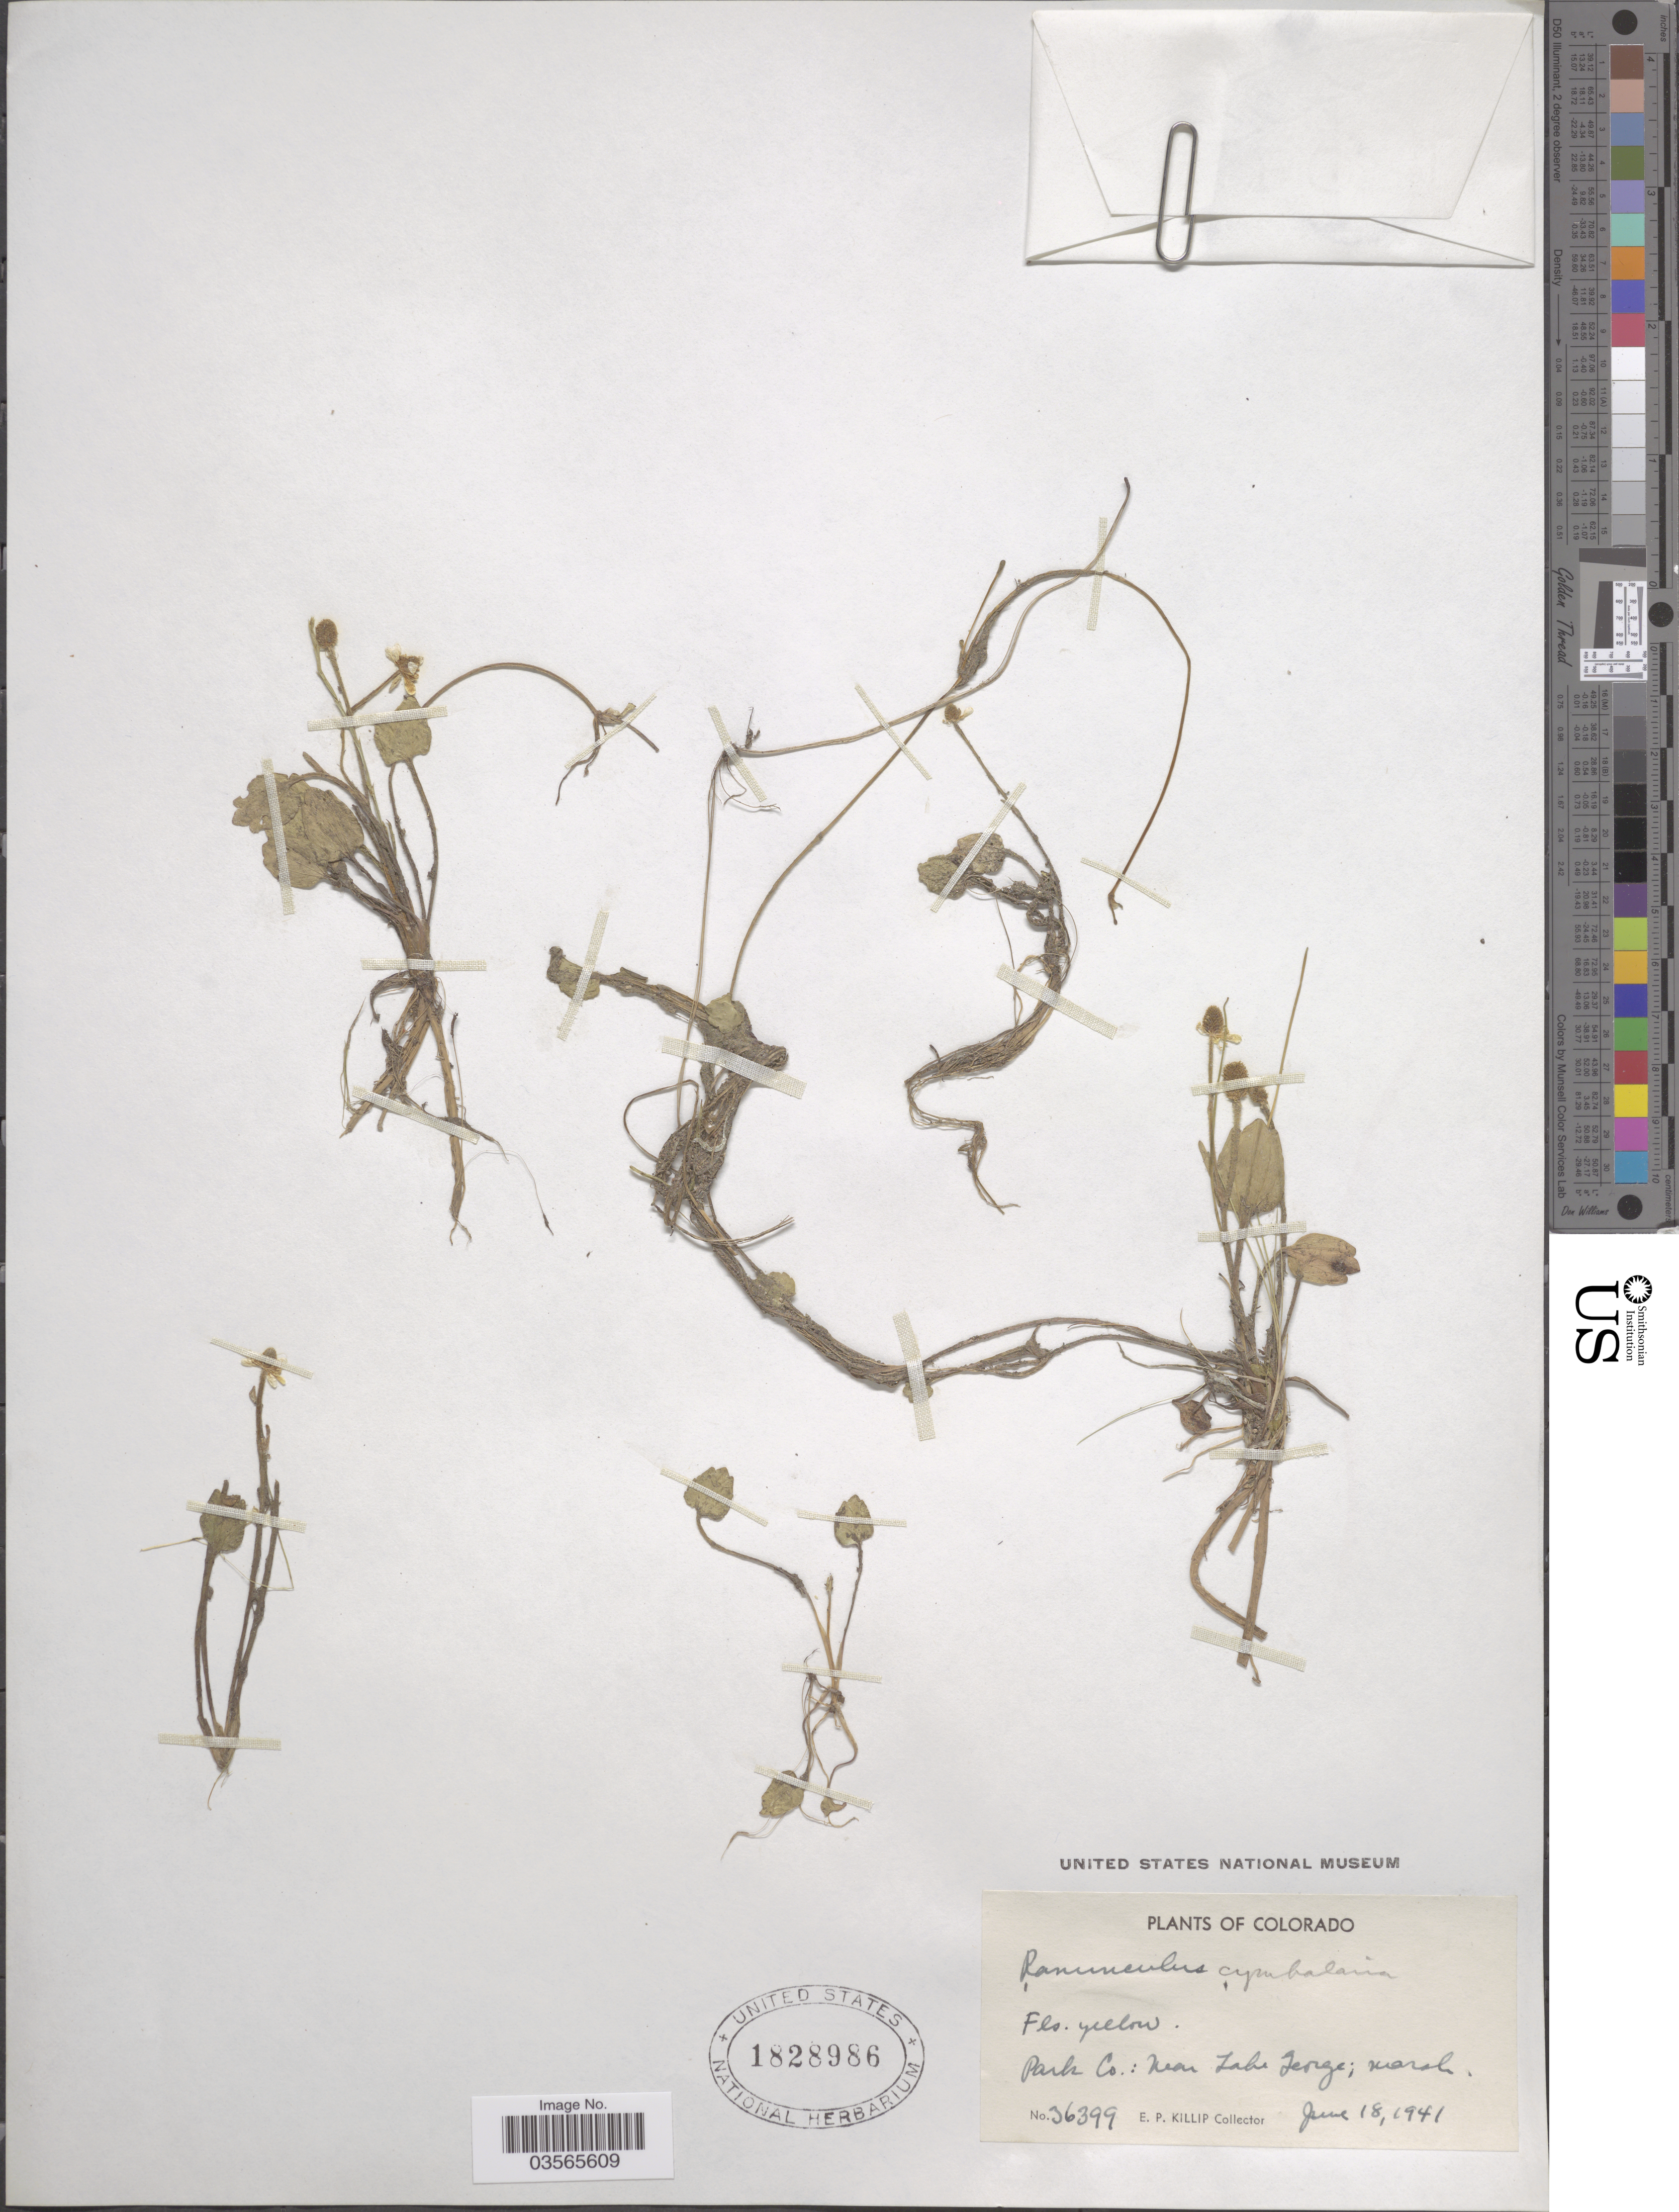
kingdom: Plantae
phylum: Tracheophyta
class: Magnoliopsida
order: Ranunculales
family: Ranunculaceae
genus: Halerpestes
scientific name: Halerpestes cymbalaria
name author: (Pursh) Greene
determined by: Strong, M. T., (US), Smithsonian Institution - National Museum of Natural History (UNITED STATES)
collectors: E. P. Killip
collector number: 36399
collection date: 1941-06-18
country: United States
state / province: Colorado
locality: Park Co.: near Lake George; marsh.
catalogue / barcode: US 1828986